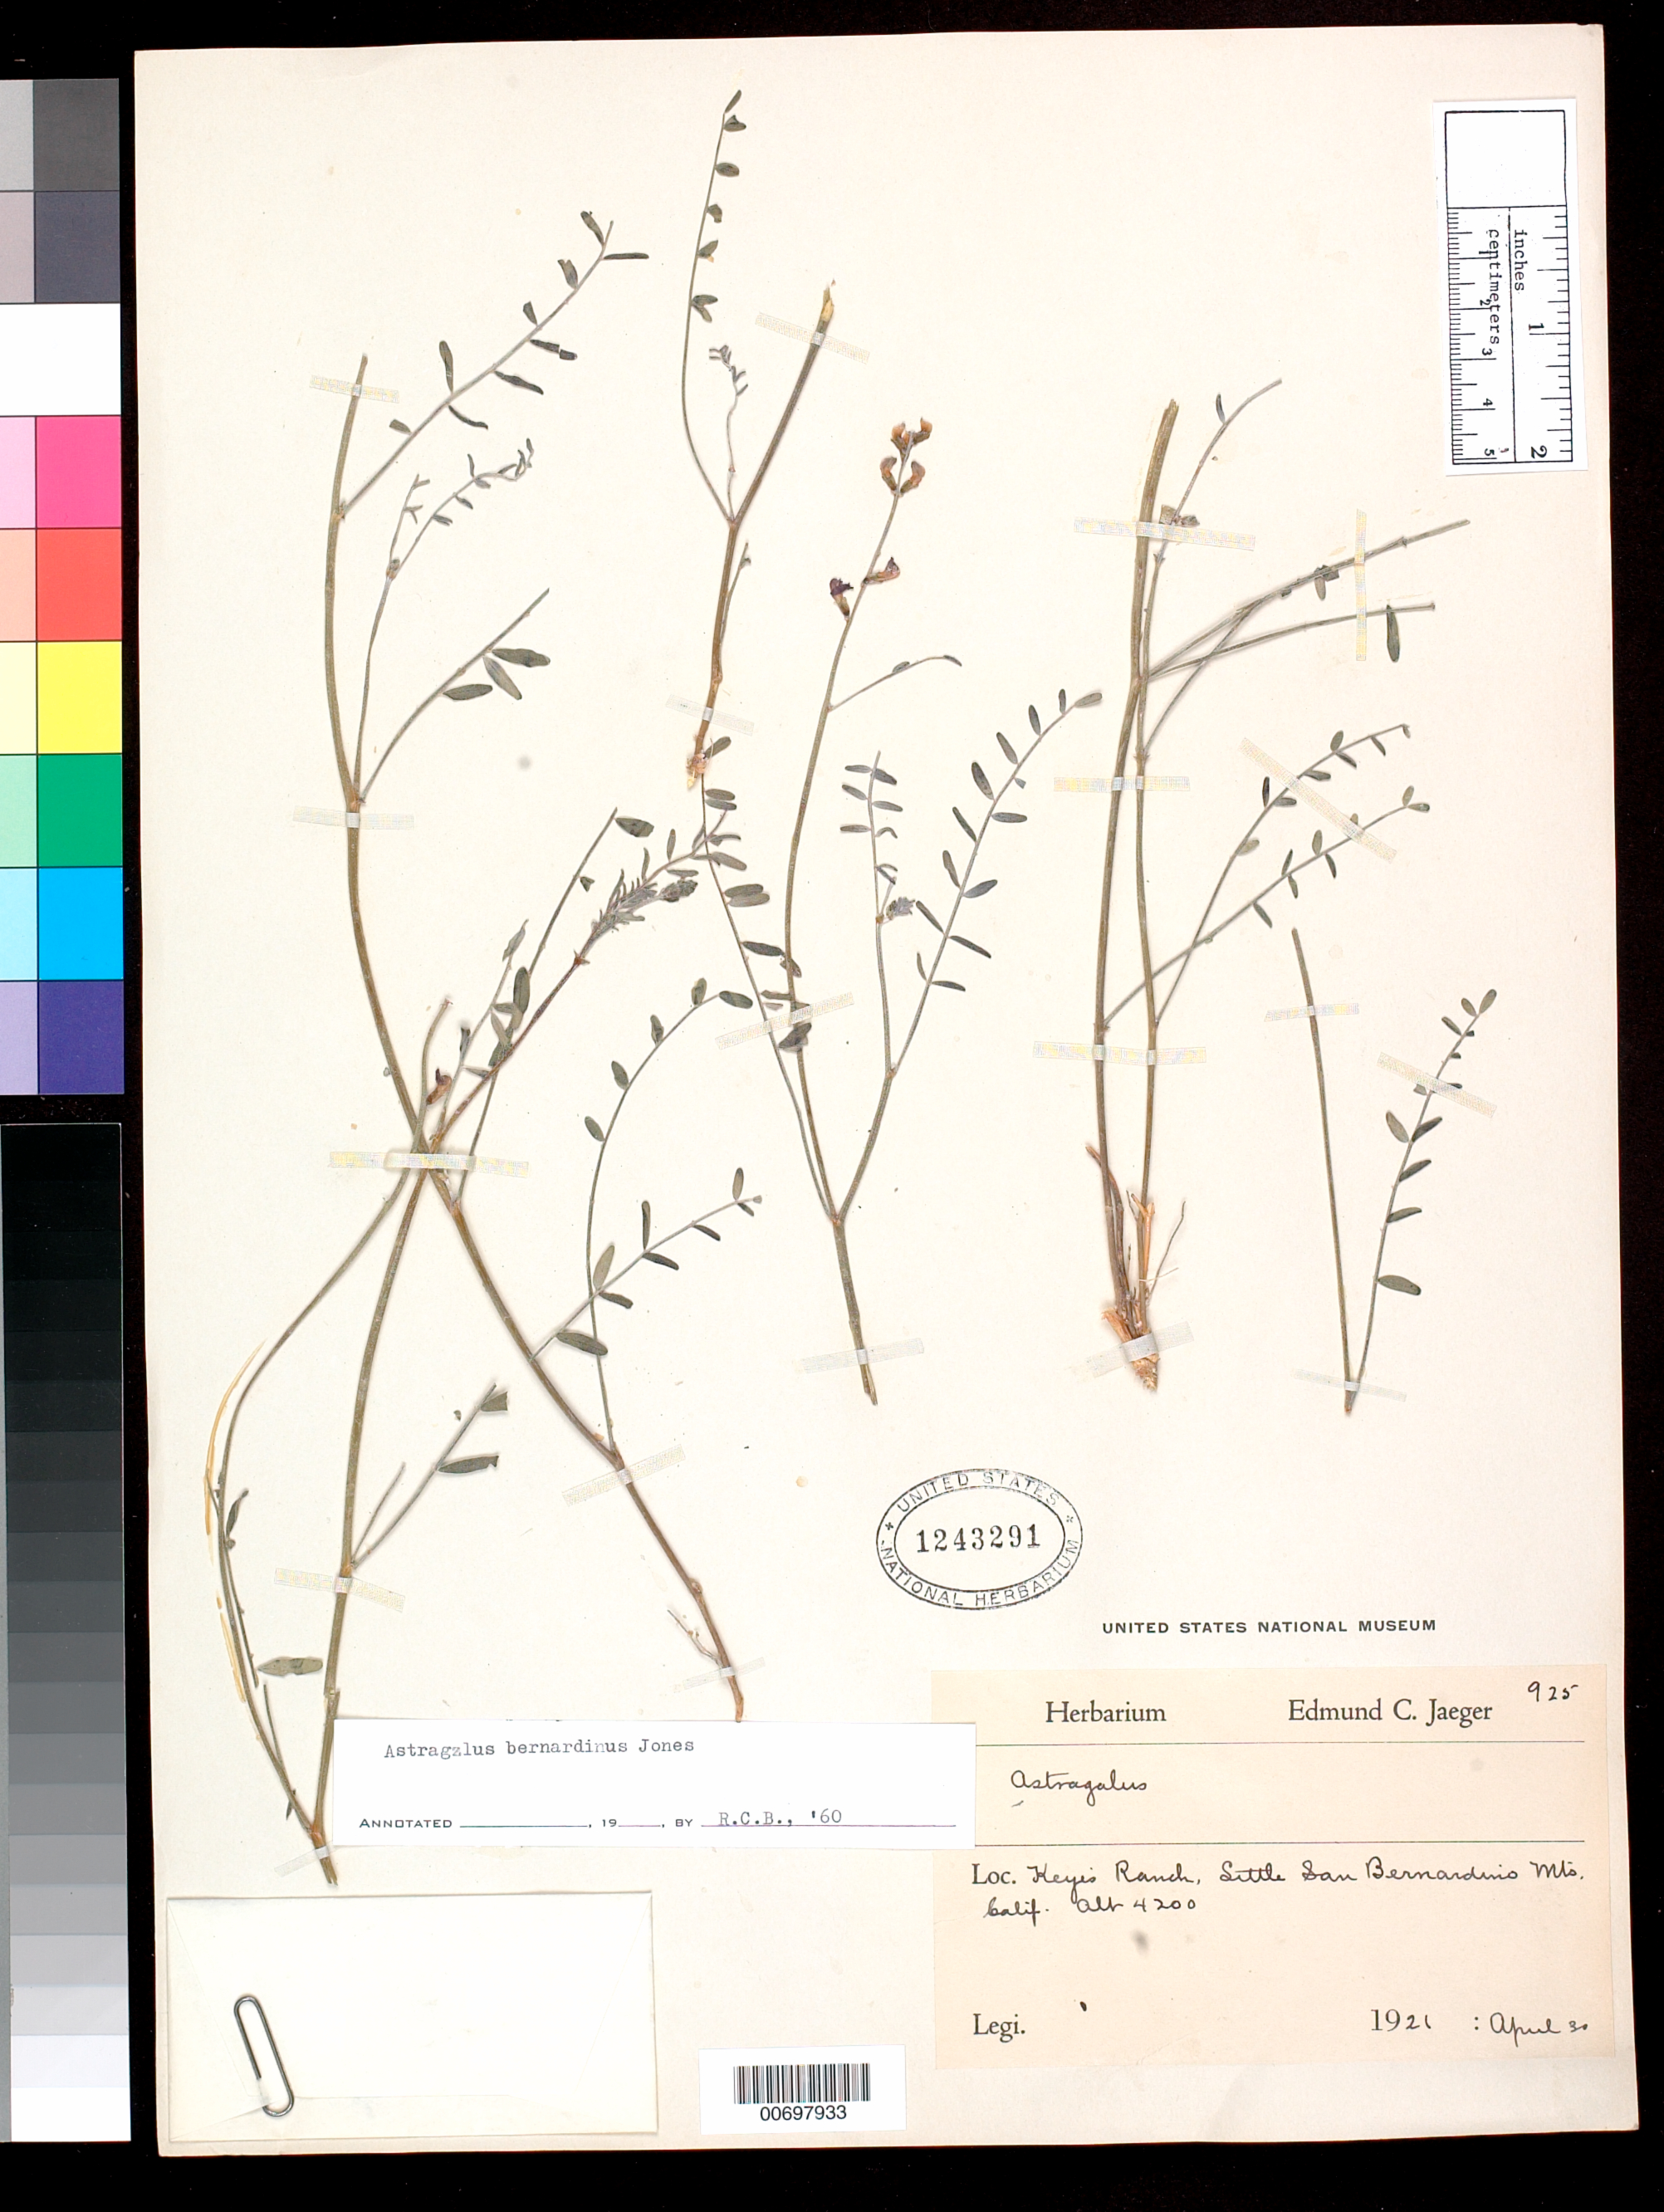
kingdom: Plantae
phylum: Tracheophyta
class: Magnoliopsida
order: Fabales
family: Fabaceae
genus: Astragalus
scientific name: Astragalus bernardinus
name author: M.E. Jones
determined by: Barneby, Rupert C., (NY)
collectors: E. Jaeger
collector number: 925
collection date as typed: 30 Apr 1921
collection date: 1921-04-30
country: United States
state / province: California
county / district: San Bernardino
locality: Keye's(sp?) Ranch, Little San Bernardino Mts.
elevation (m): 1280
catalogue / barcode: US 1243291